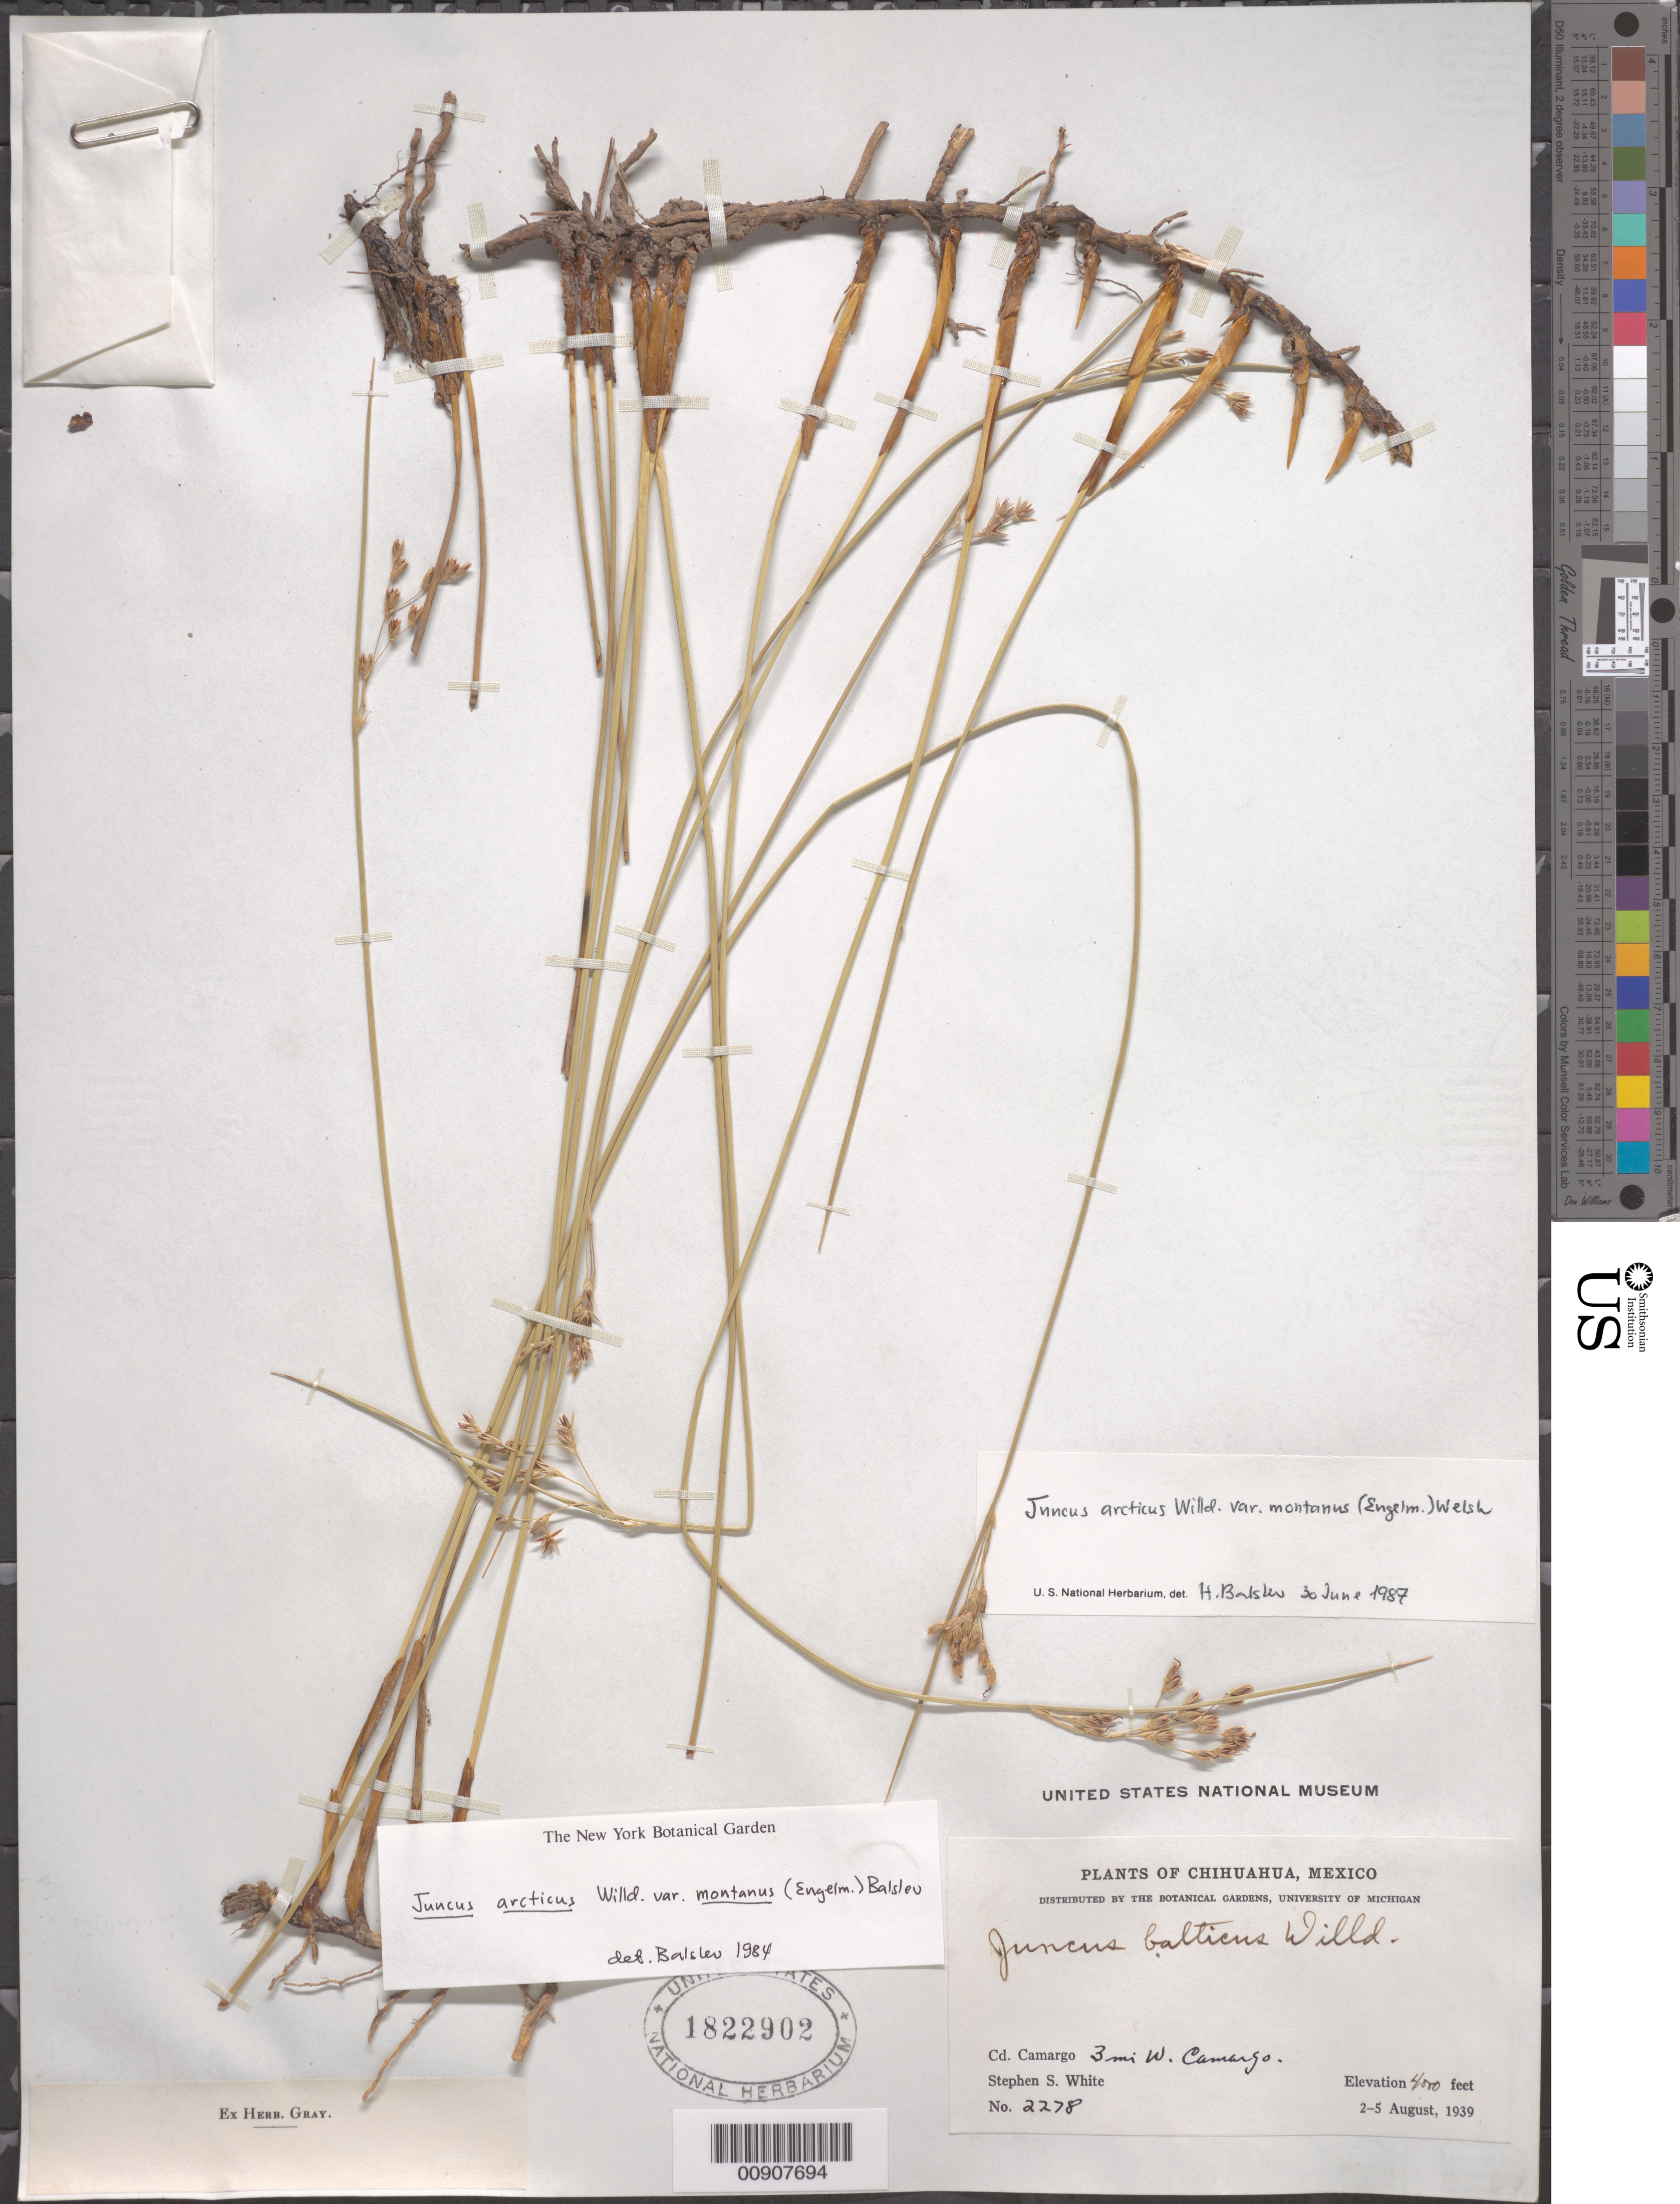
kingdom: Plantae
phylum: Tracheophyta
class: Liliopsida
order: Poales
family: Juncaceae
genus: Juncus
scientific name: Juncus arcticus var. montanus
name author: (Engelm.) S.L. Welsh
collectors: S. S. White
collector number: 2278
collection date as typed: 02 Aug 1939 to 05 Aug 1939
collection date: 1939-08-02/1939-08-05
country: Mexico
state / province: Chihuahua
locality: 3 mi. W. Camargo, Chihuahua.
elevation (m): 1219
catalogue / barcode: US 1822902